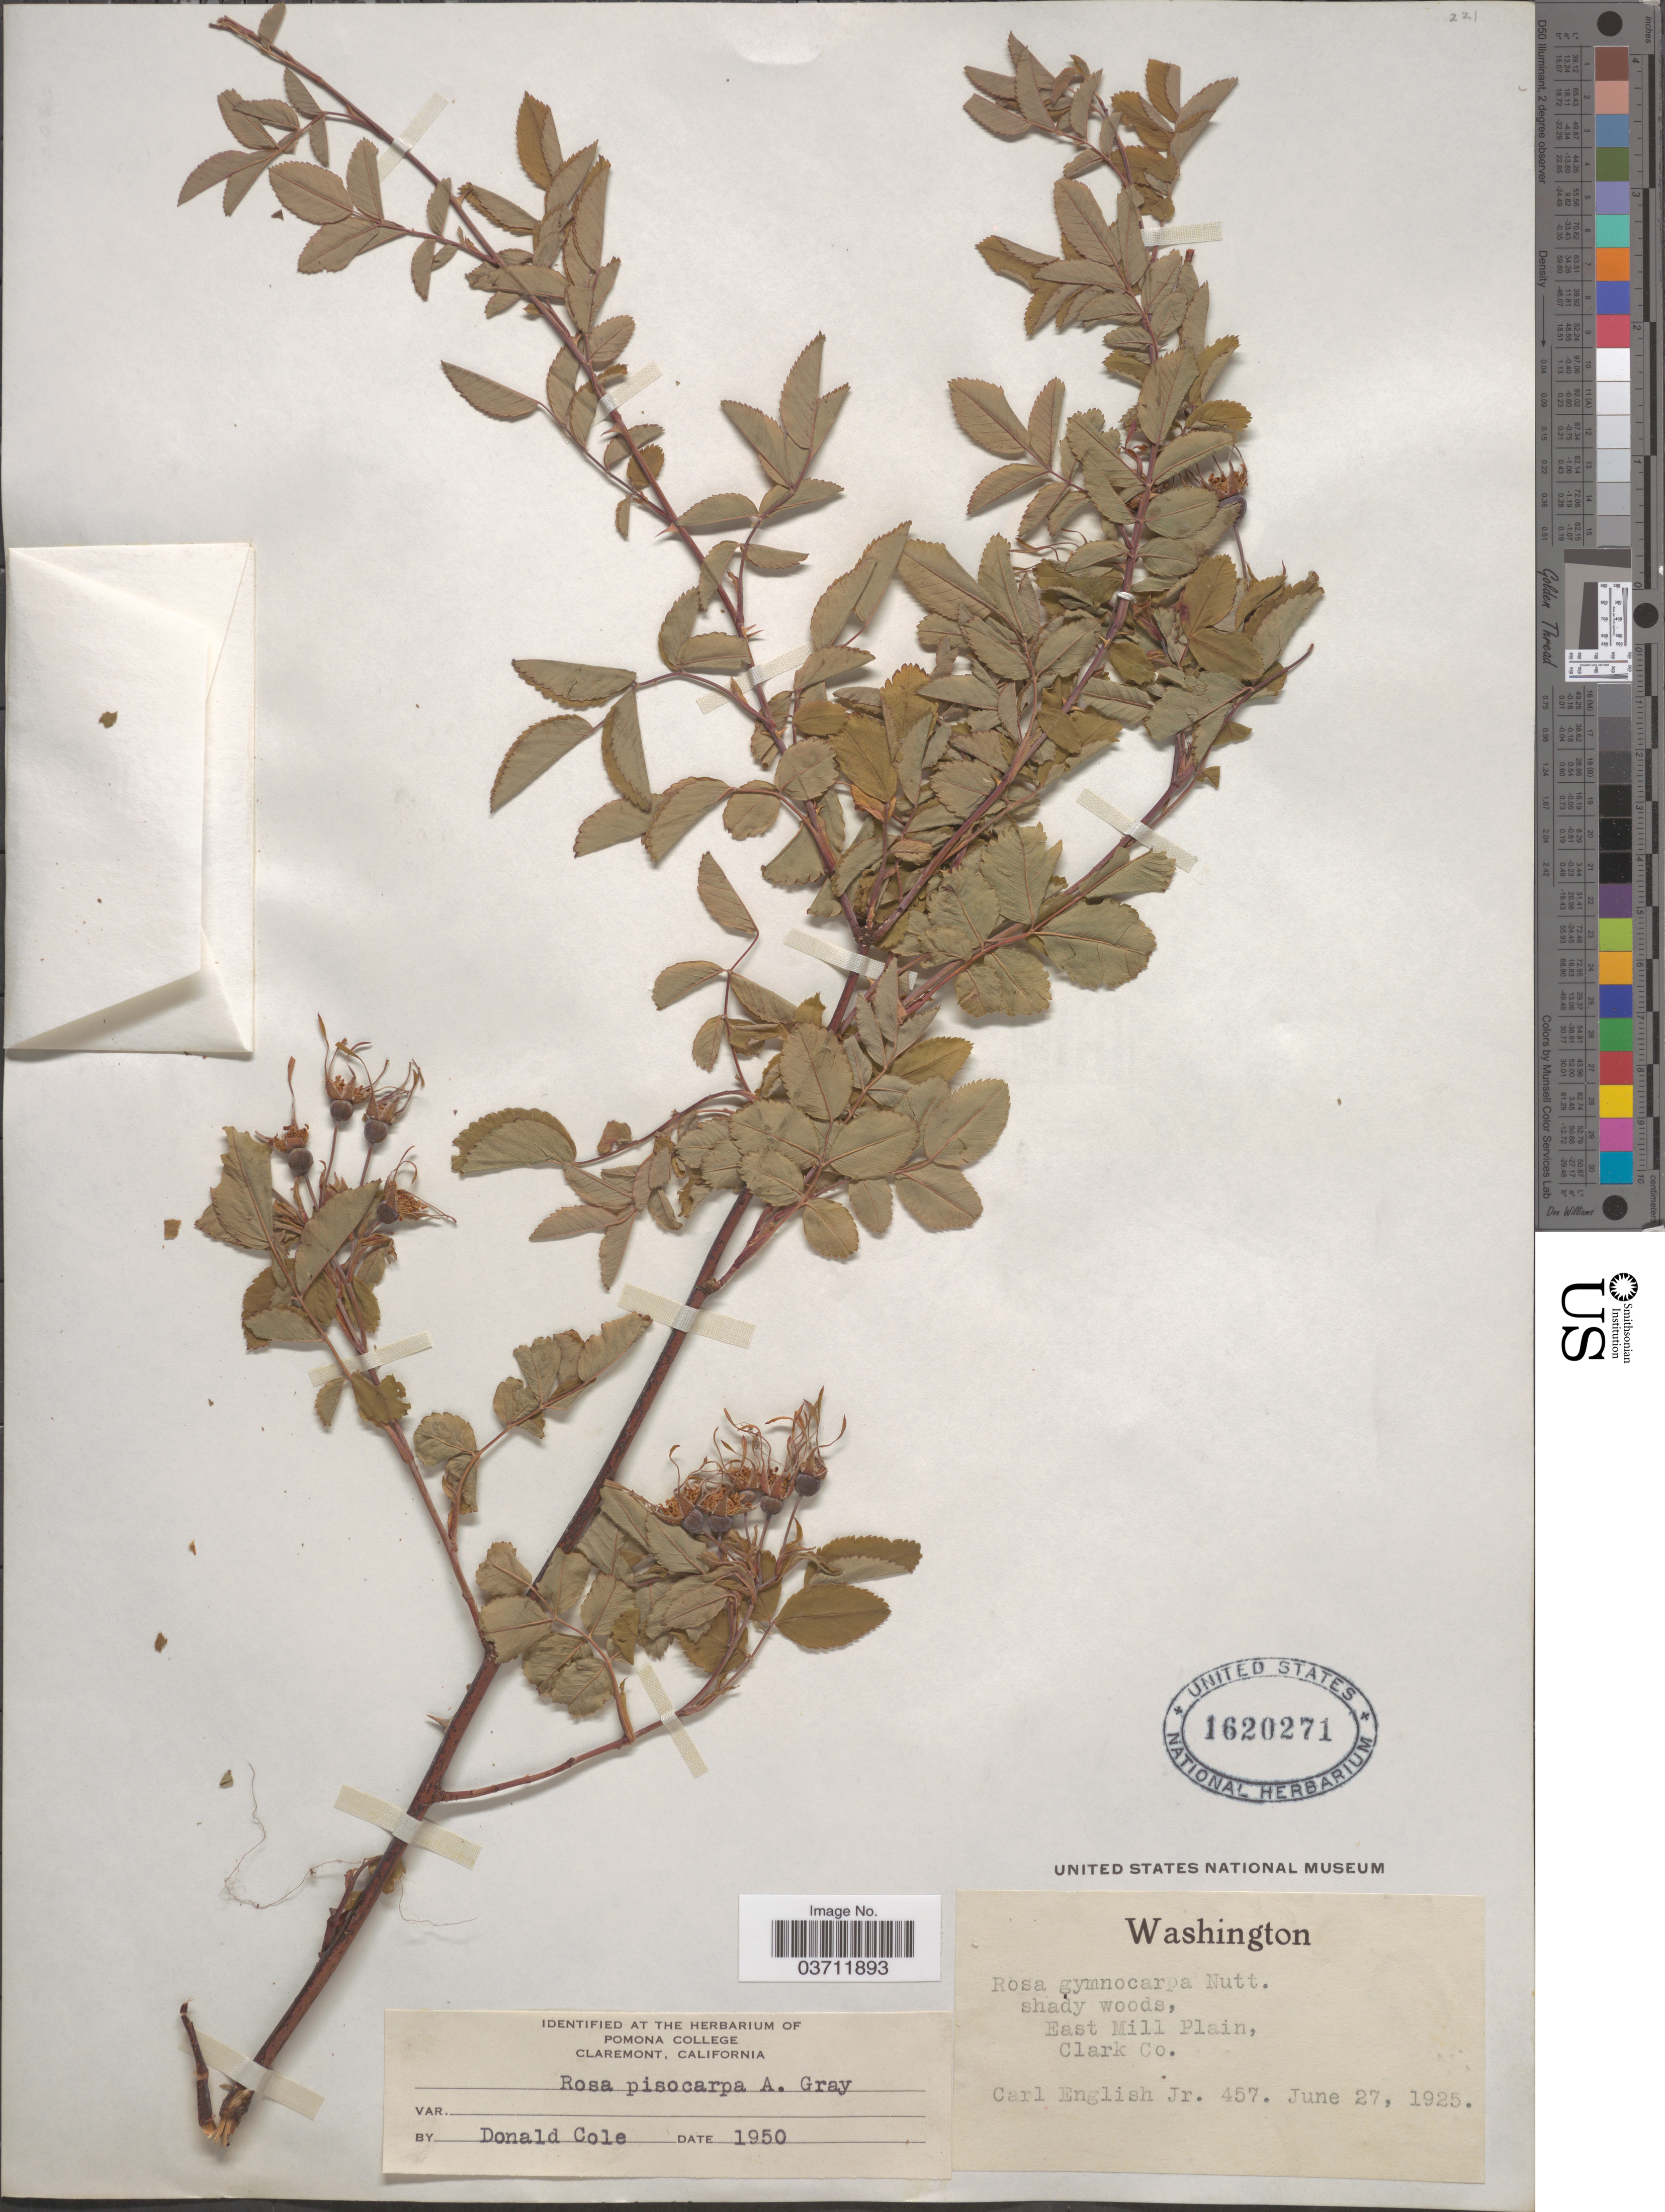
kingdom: Plantae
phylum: Tracheophyta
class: Magnoliopsida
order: Rosales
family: Rosaceae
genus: Rosa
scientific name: Rosa pisocarpa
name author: A. Gray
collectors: C. English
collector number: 457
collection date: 1925-06-27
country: United States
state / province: Washington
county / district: Clark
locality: East Mill Plain, Clark Co.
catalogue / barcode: US 1620271